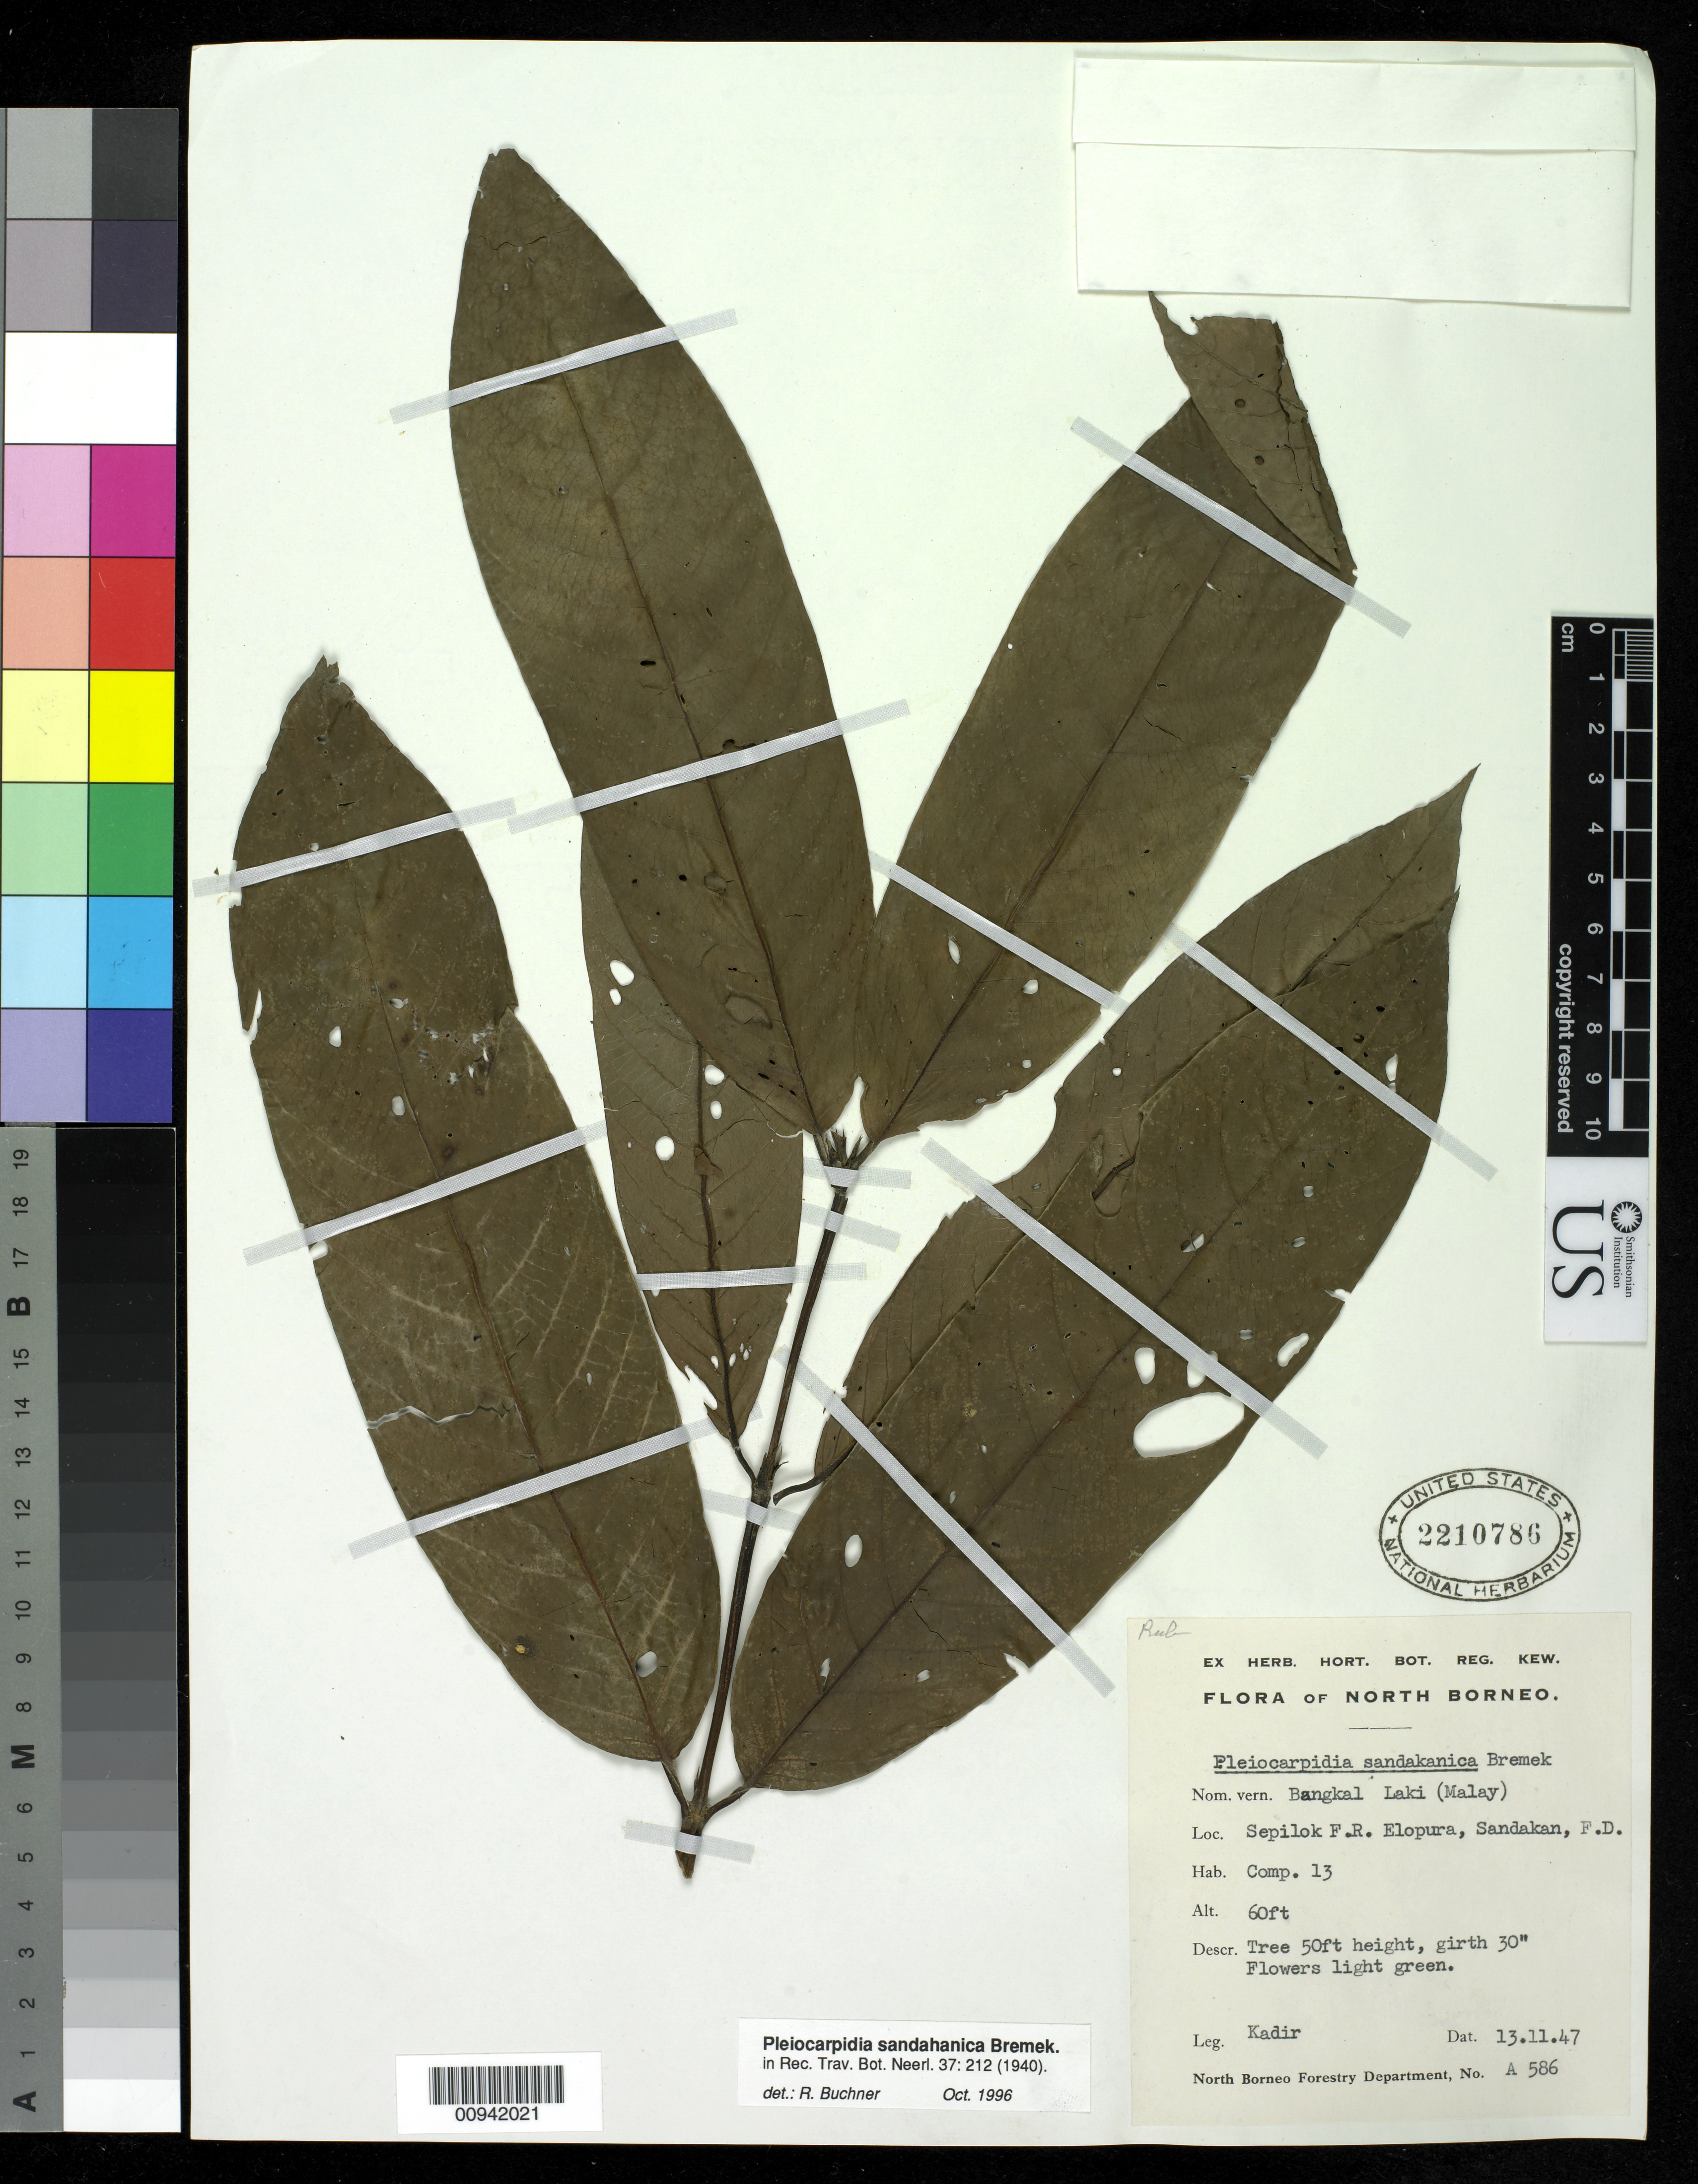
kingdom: Plantae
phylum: Tracheophyta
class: Magnoliopsida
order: Gentianales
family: Rubiaceae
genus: Pleiocarpidia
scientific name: Pleiocarpidia sandahanica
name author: Bremek.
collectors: Kadir Bin Abdul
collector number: A 586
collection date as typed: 13 Nov 1947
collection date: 1947-11-13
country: Indonesia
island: Borneo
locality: Sepilok F.R. Elopura, Sandakan, F.D.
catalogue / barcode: US 2210786